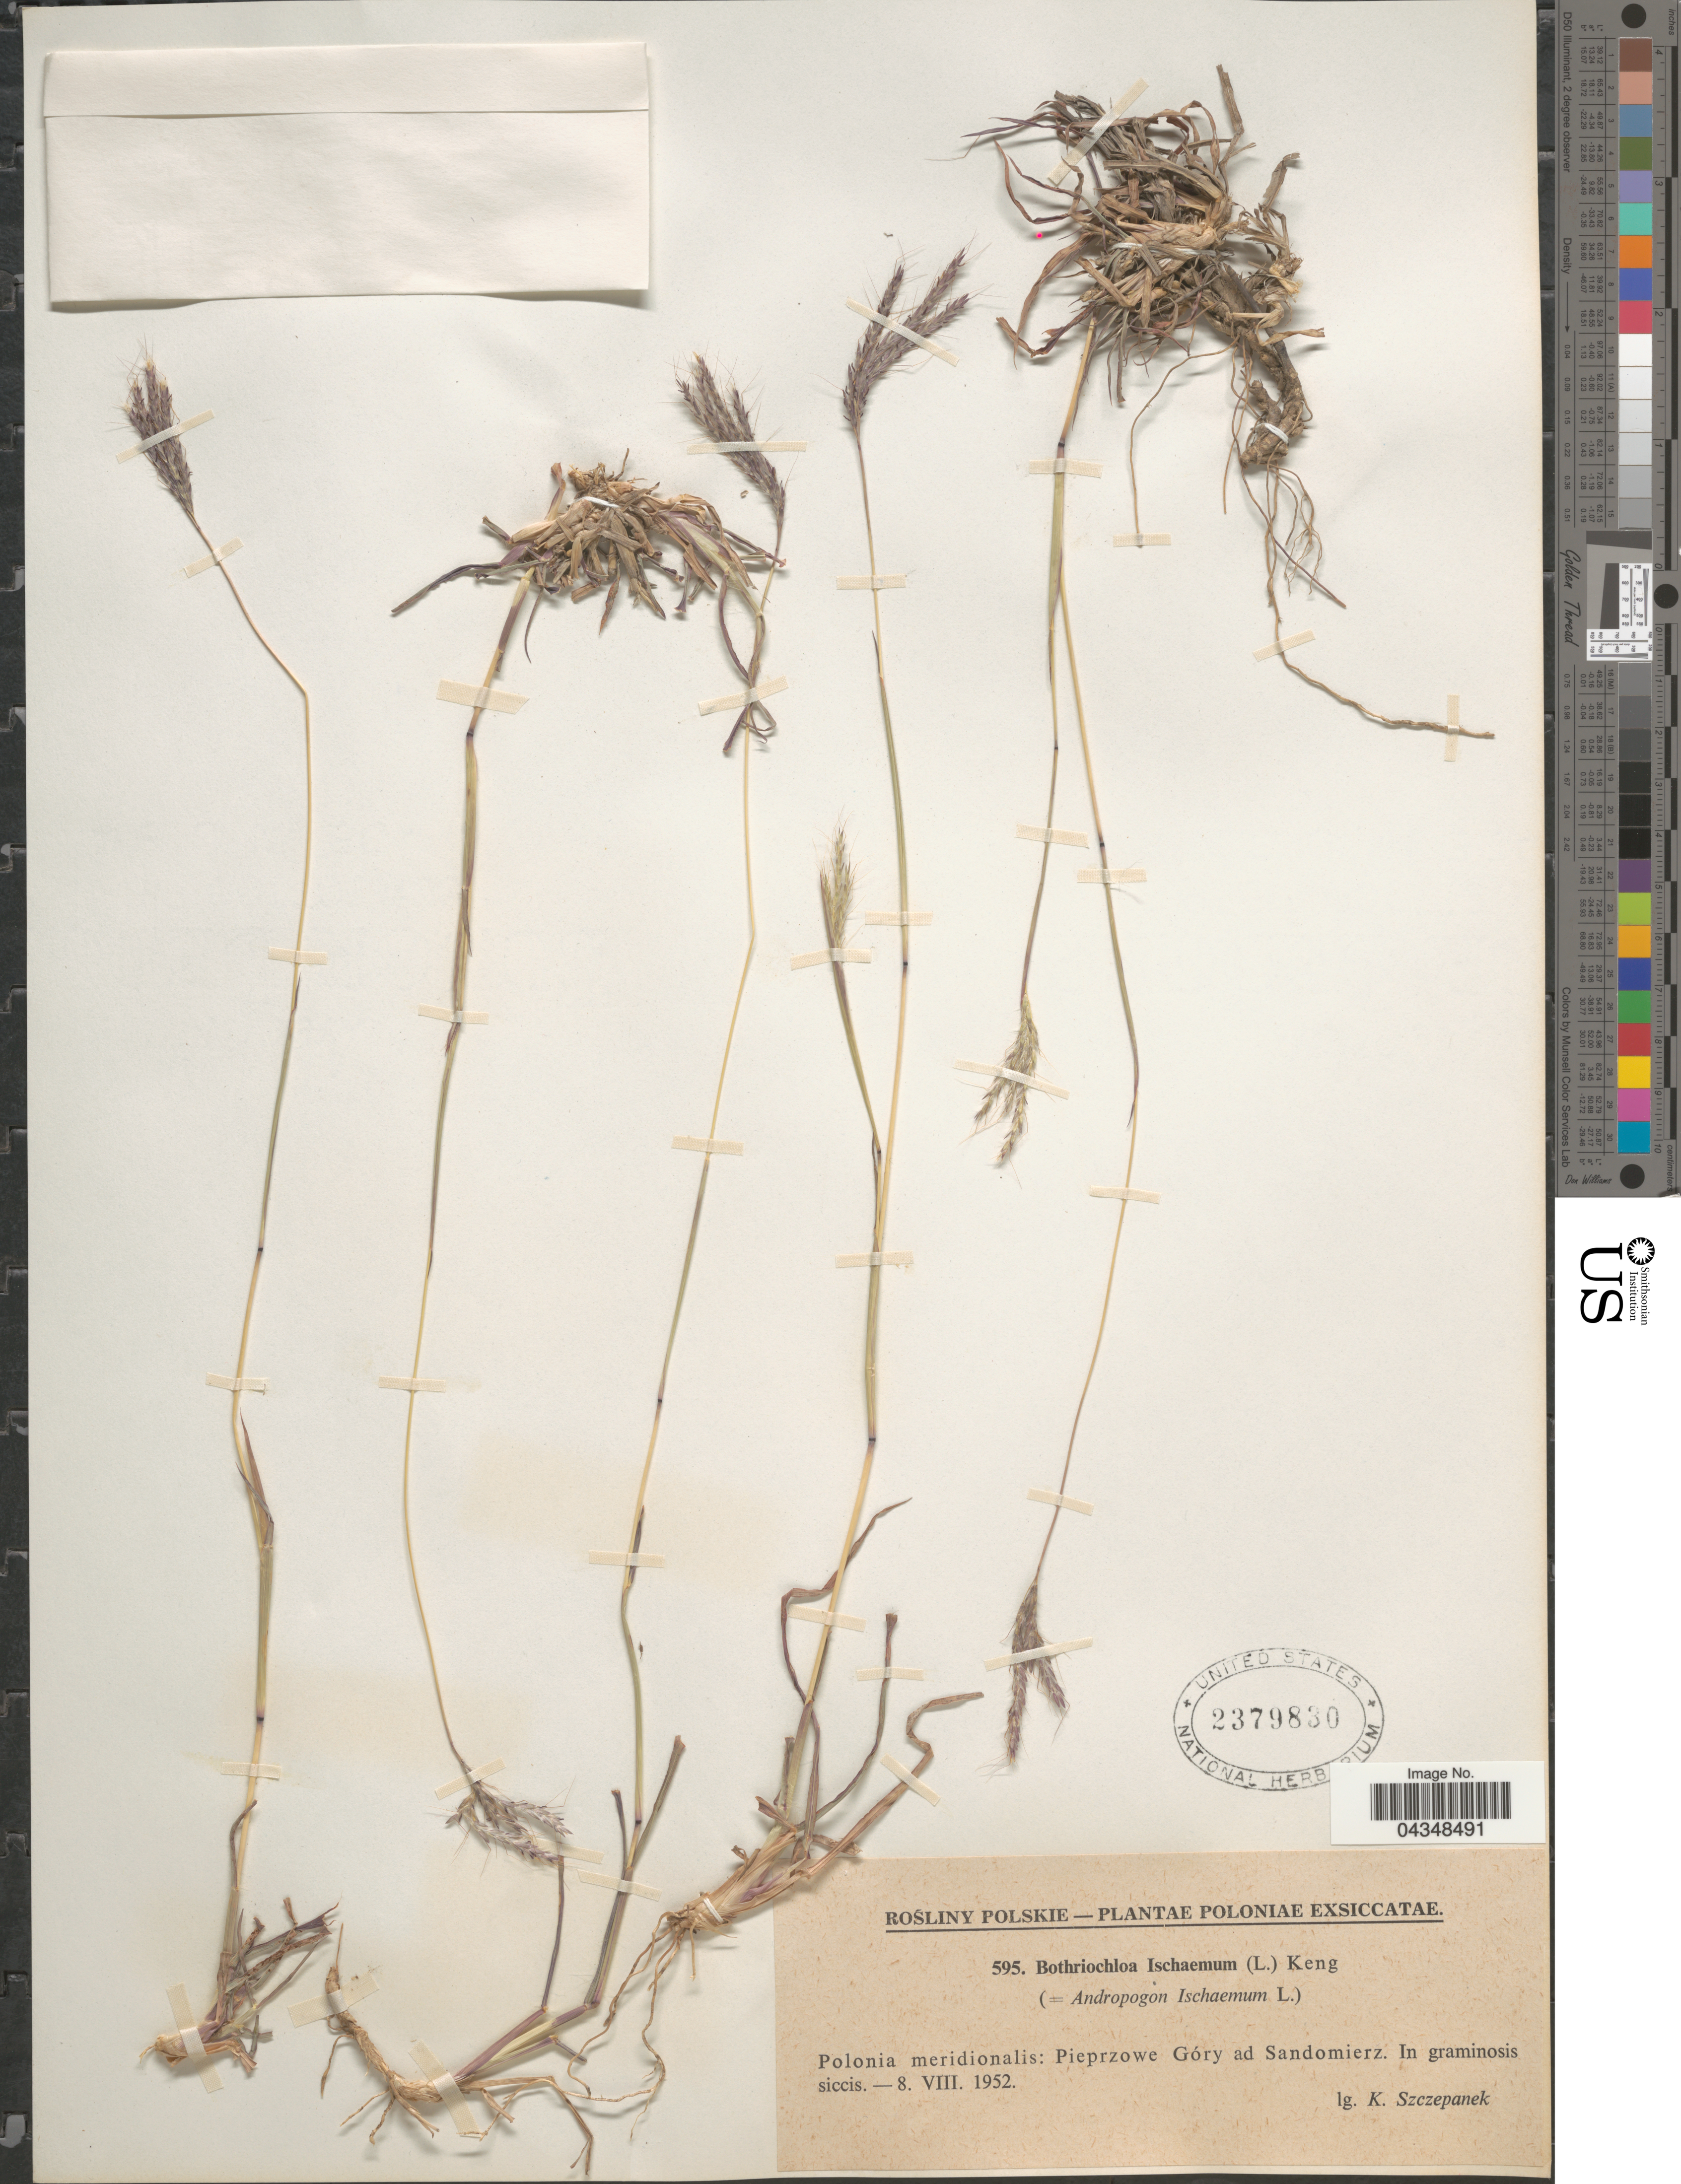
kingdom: Plantae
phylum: Tracheophyta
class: Liliopsida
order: Poales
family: Poaceae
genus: Bothriochloa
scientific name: Bothriochloa ischaemum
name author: (L.) Keng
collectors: K. Szczepanek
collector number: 595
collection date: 1952-08-08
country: Poland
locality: Polonia meridionalis: Pieprzowe Góry ad Sandomierz. In graminosis siccis.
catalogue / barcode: US 2379830